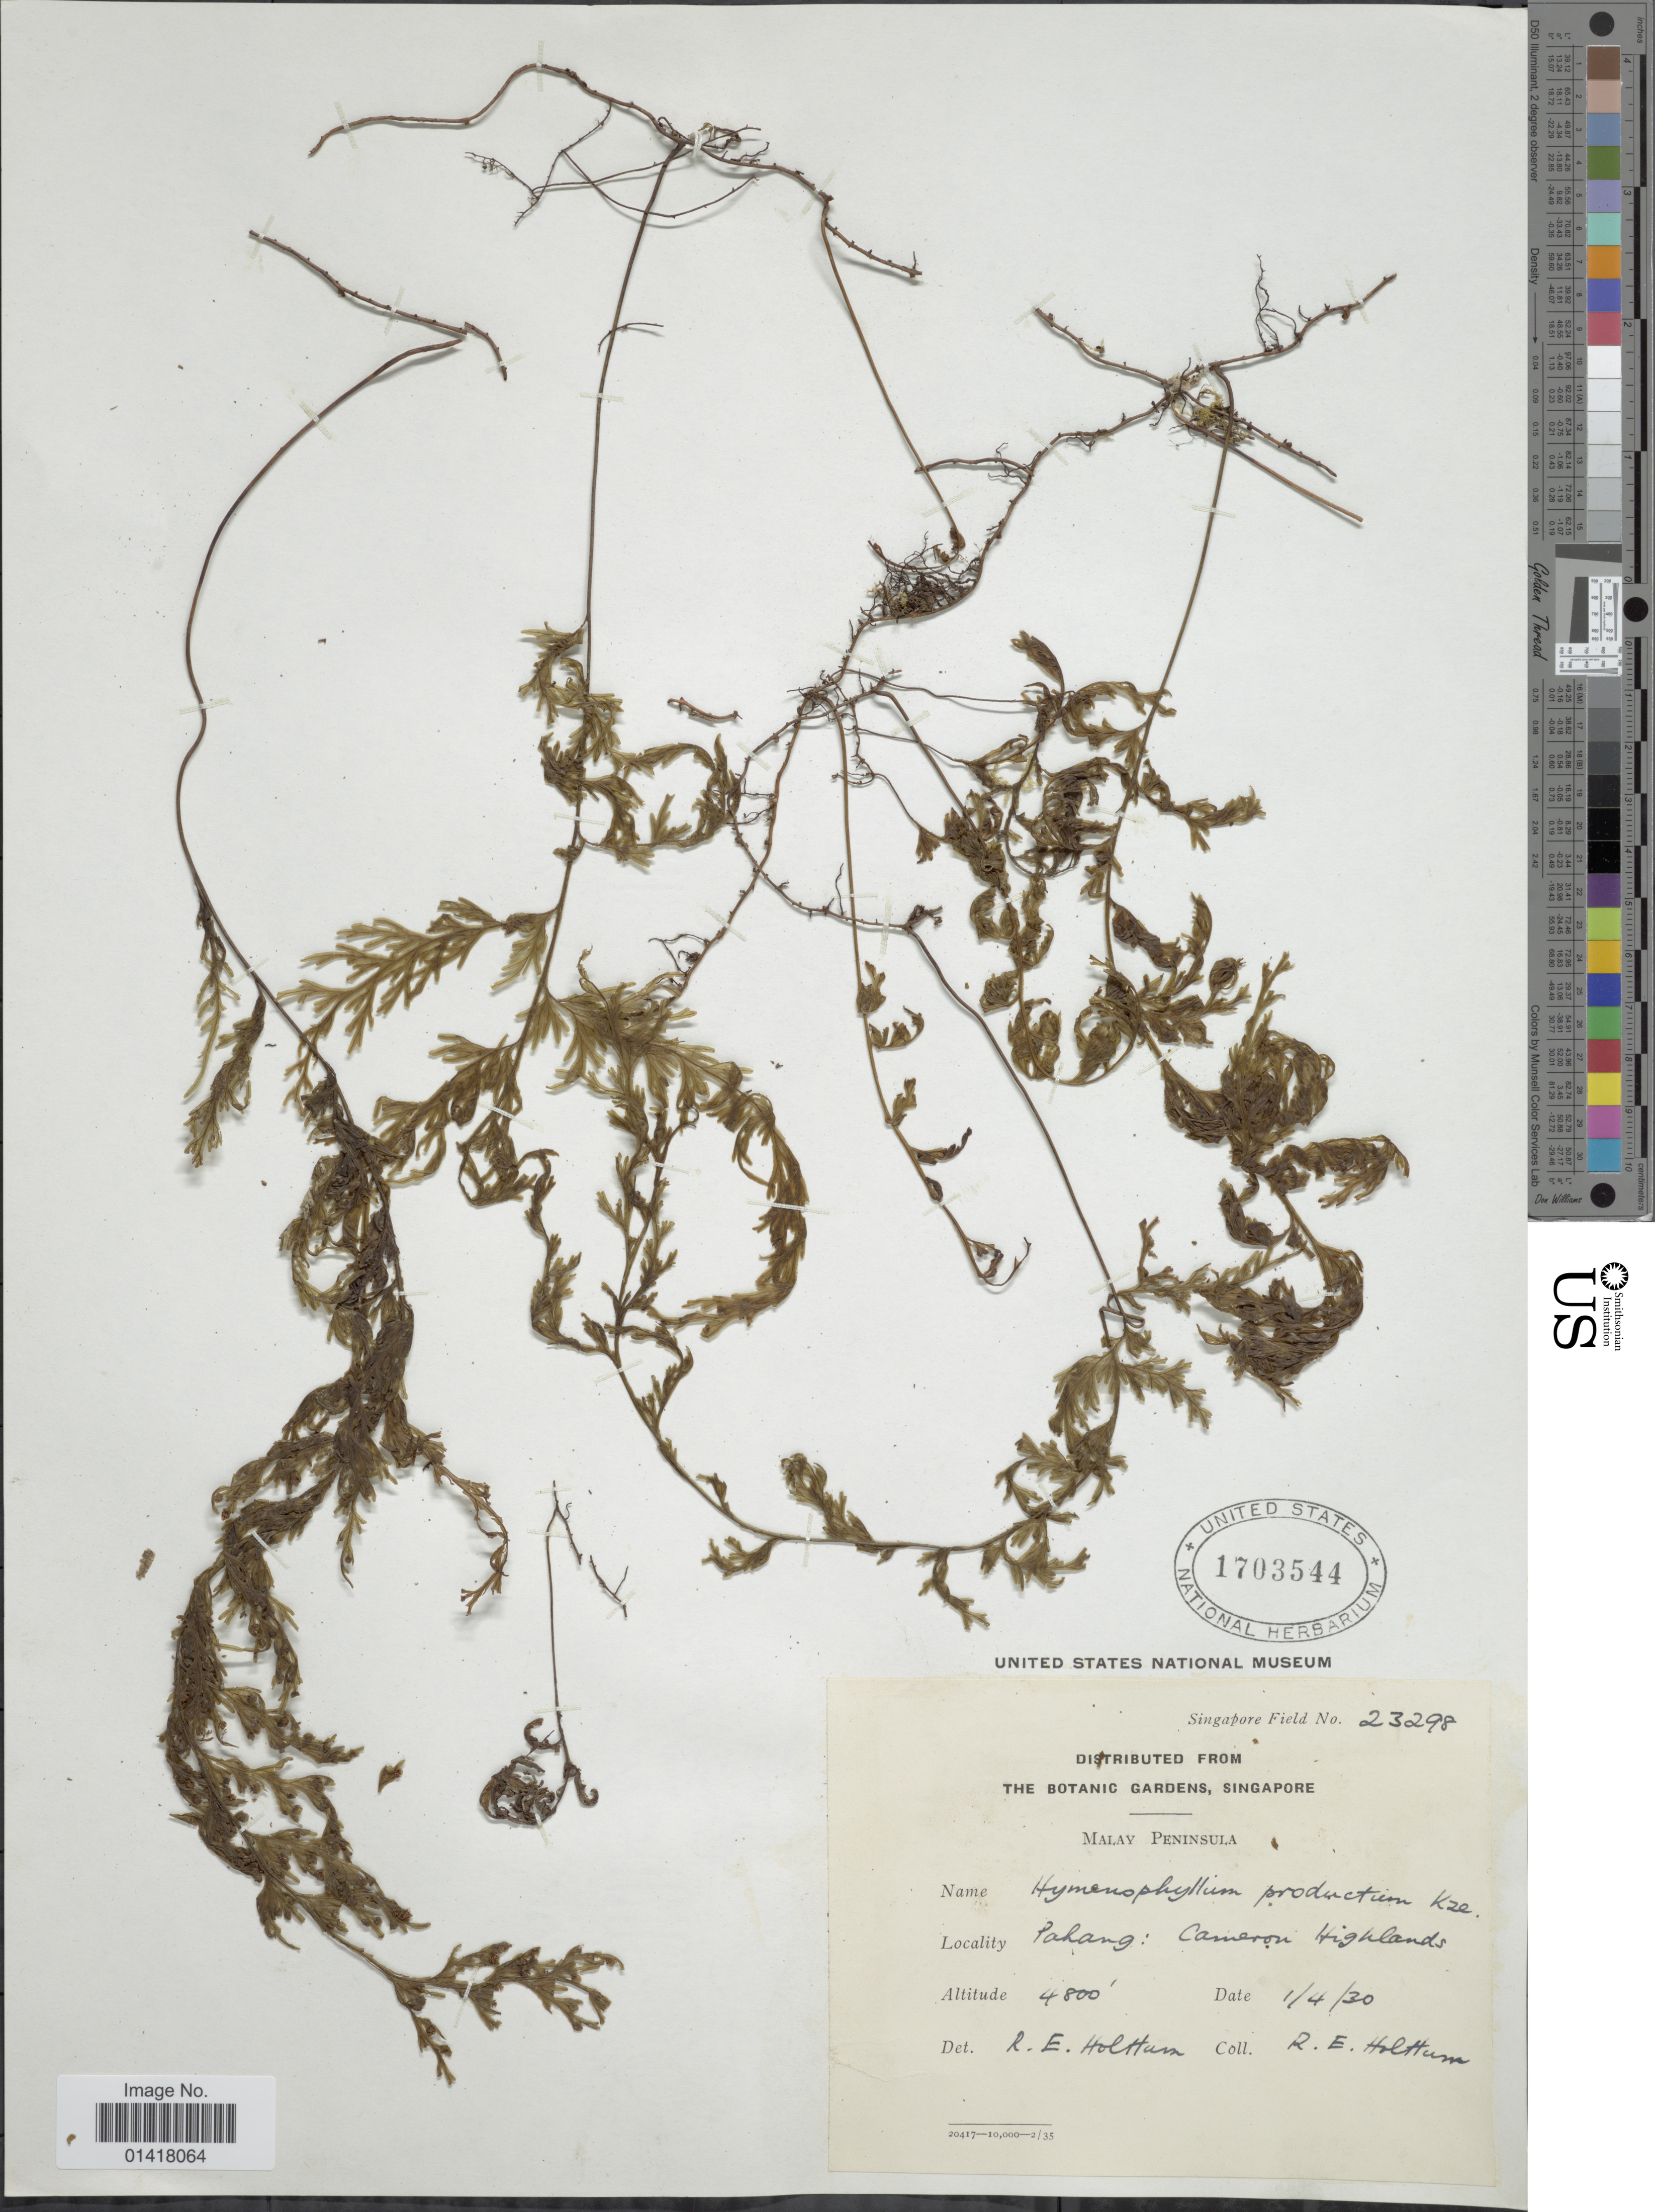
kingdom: Plantae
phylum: Tracheophyta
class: Polypodiopsida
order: Hymenophyllales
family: Hymenophyllaceae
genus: Hymenophyllum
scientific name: Hymenophyllum productum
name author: Kunze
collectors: R. E. Holttum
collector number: Singapore Field 23298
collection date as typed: Transcribed d/m/y: 1/4/30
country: Malaysia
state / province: Pahang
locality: Malay Peninsula. Cameron Highlands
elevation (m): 1463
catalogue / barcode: US 1703544